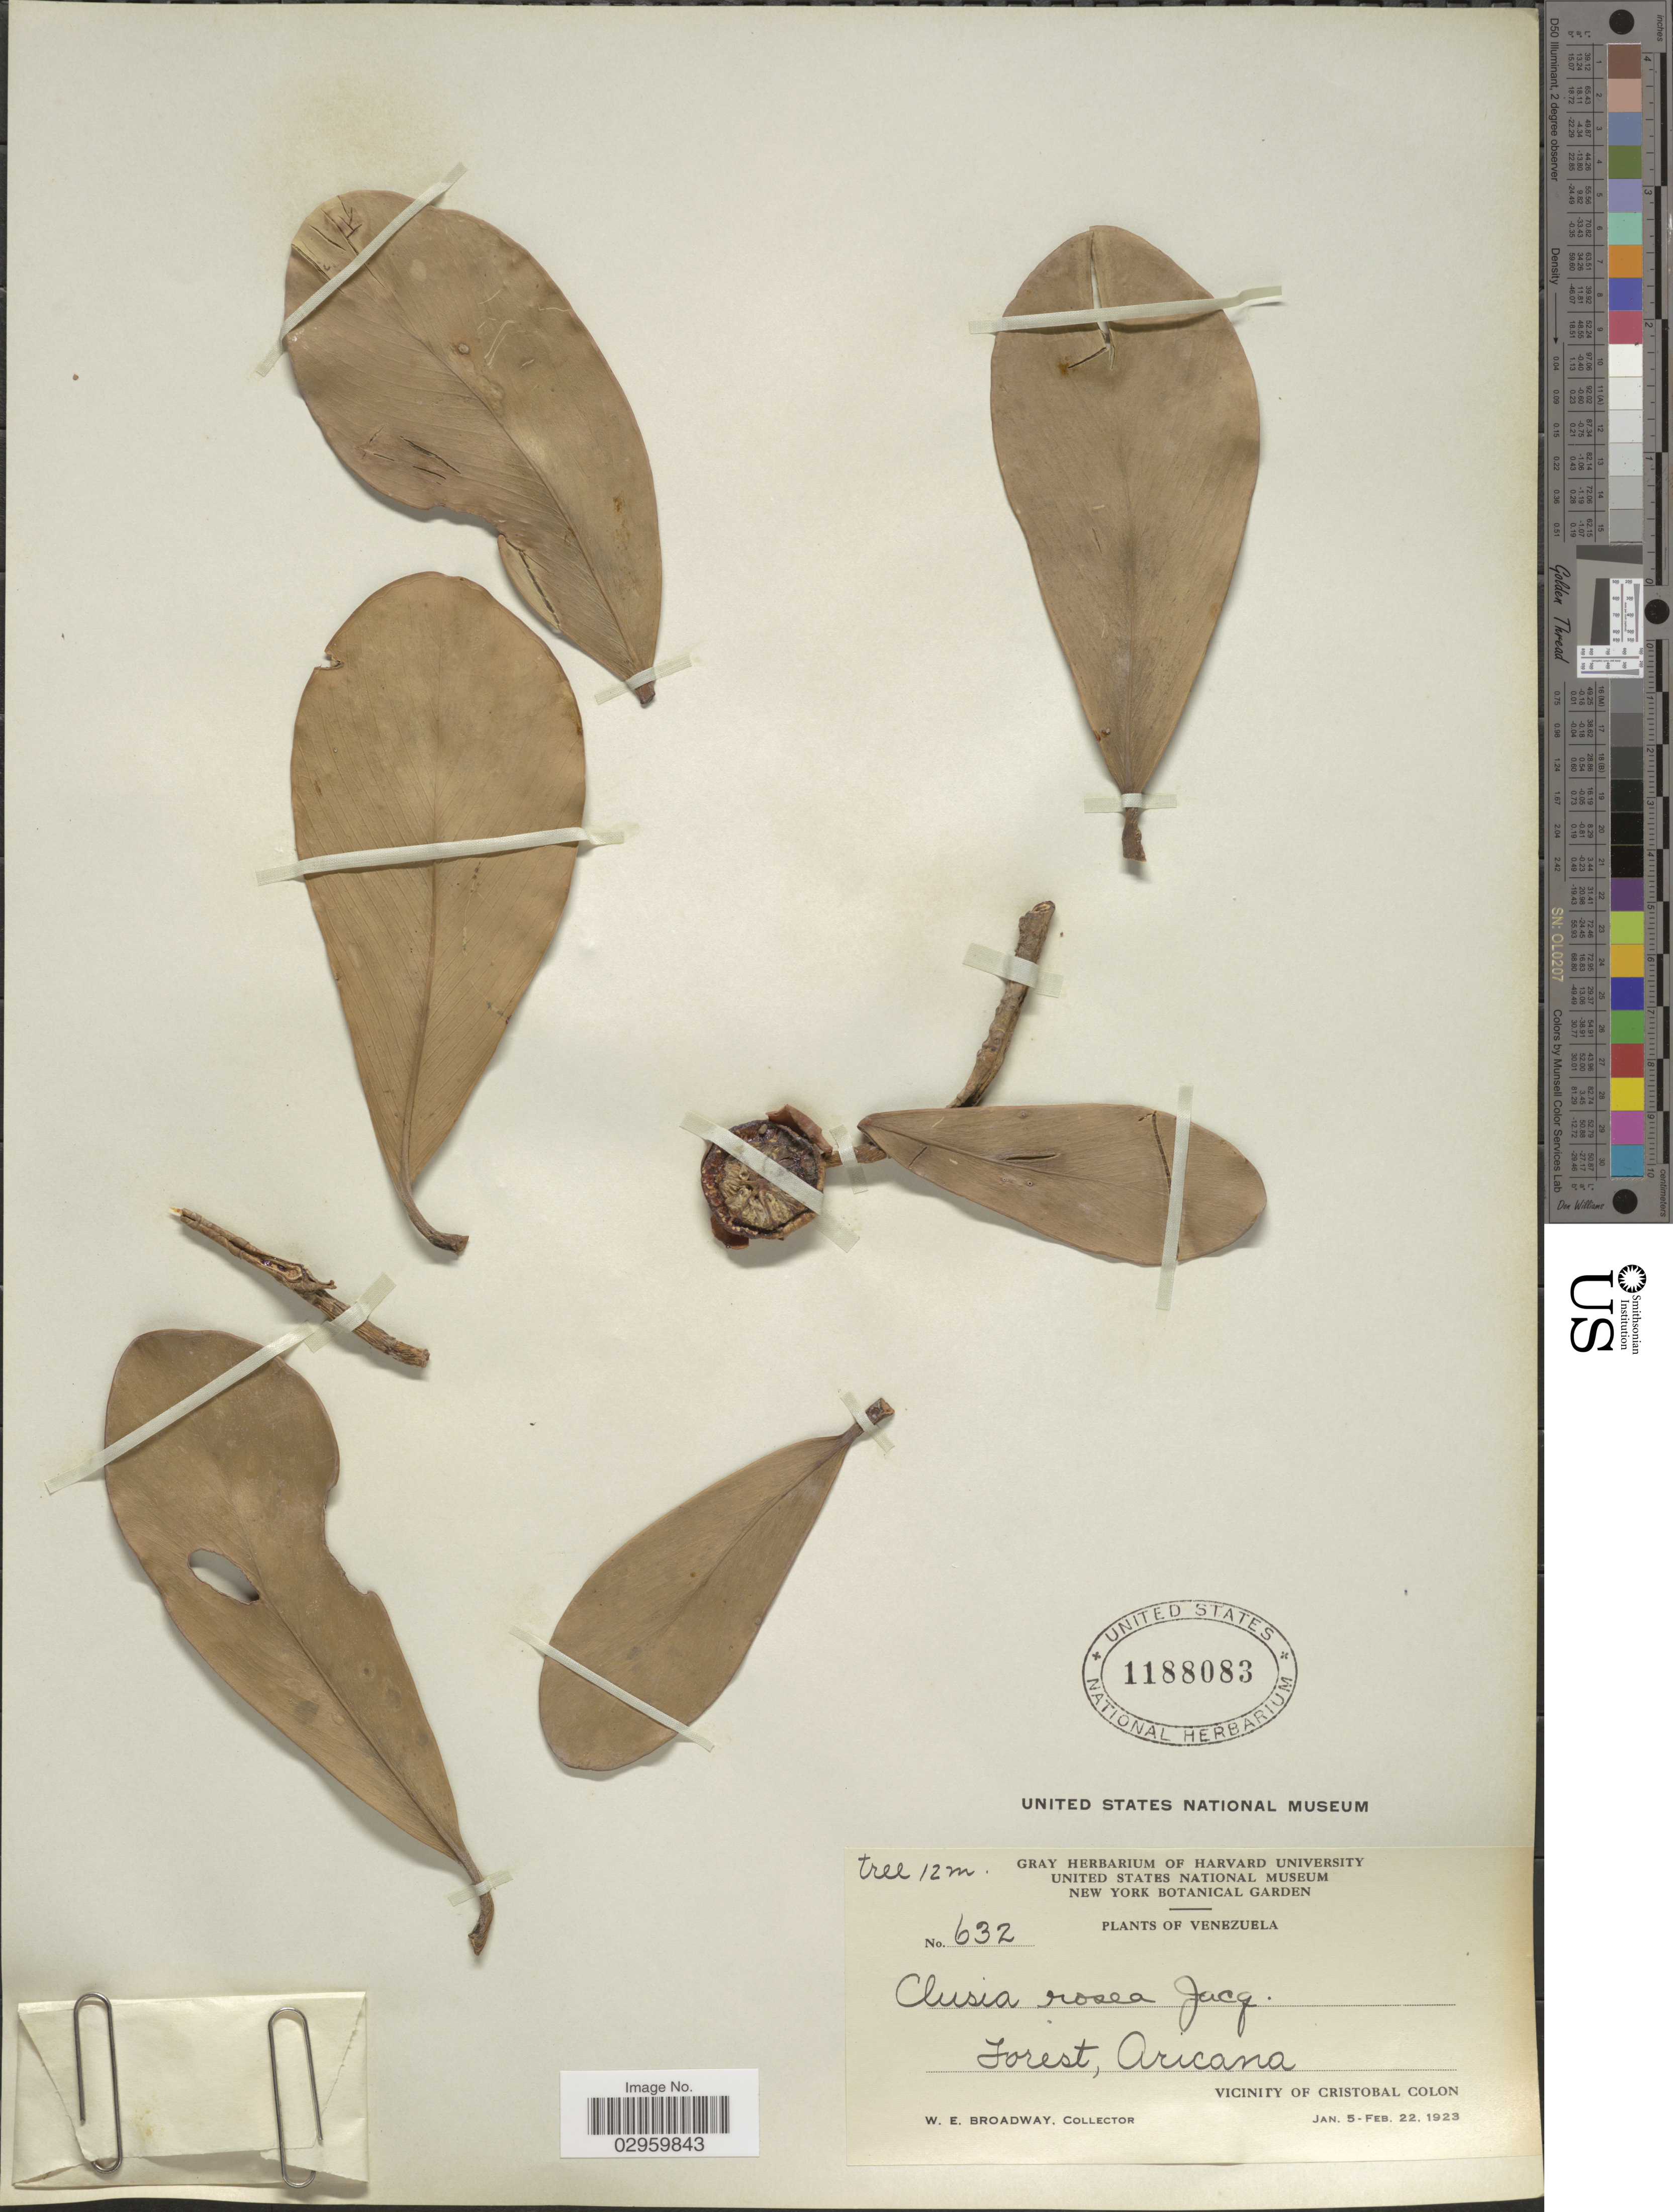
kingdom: Plantae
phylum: Tracheophyta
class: Magnoliopsida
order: Malpighiales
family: Clusiaceae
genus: Clusia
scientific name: Clusia sp.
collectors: W. E. Broadway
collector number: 632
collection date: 1923-01-05/1923-02-22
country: Venezuela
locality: Forest, Aricana, Vicinity of Cristobal Colon.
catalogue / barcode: US 1188083